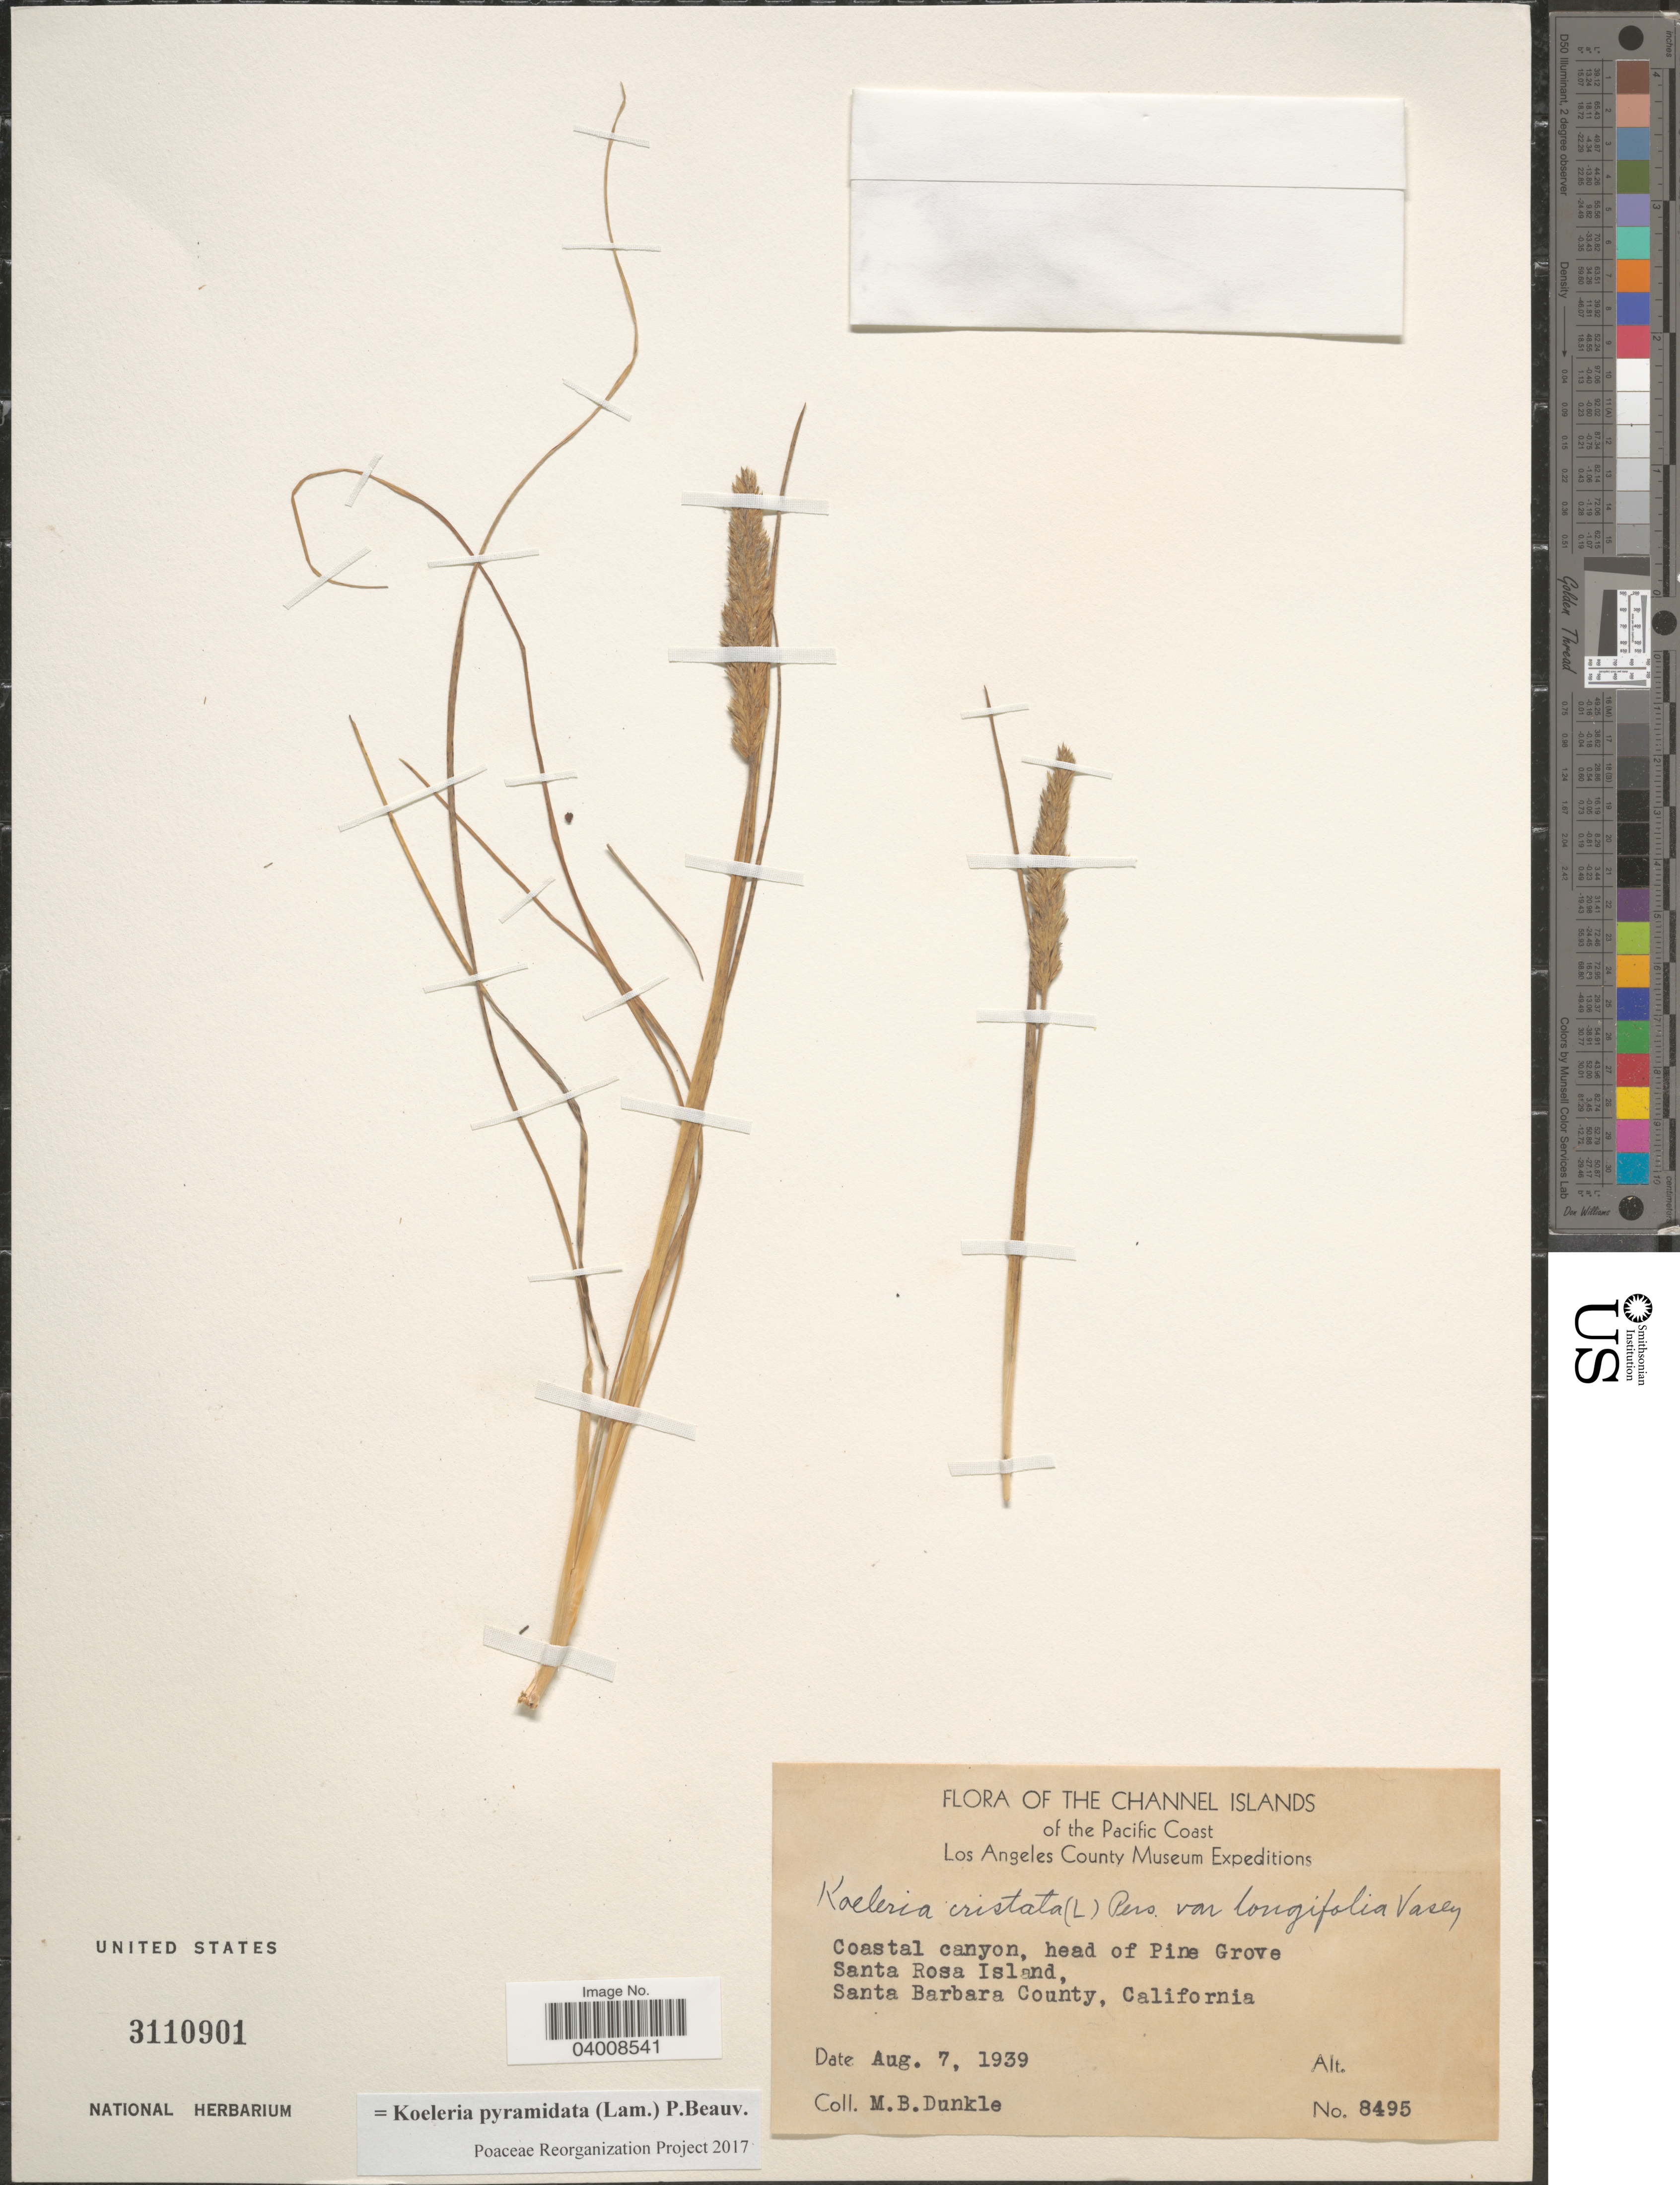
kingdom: Plantae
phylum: Tracheophyta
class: Liliopsida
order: Poales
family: Poaceae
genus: Koeleria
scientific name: Koeleria pyramidata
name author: (Lam.) P. Beauv.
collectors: M. Dunkle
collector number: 8495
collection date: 1939-08-07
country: United States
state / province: California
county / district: Santa Barbara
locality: The Channel Islands of the Pacific Coast. Coastal canyon, head of Pine Grove. Santa Rosa Island, Santa Barbara County.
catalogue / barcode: US 3110901